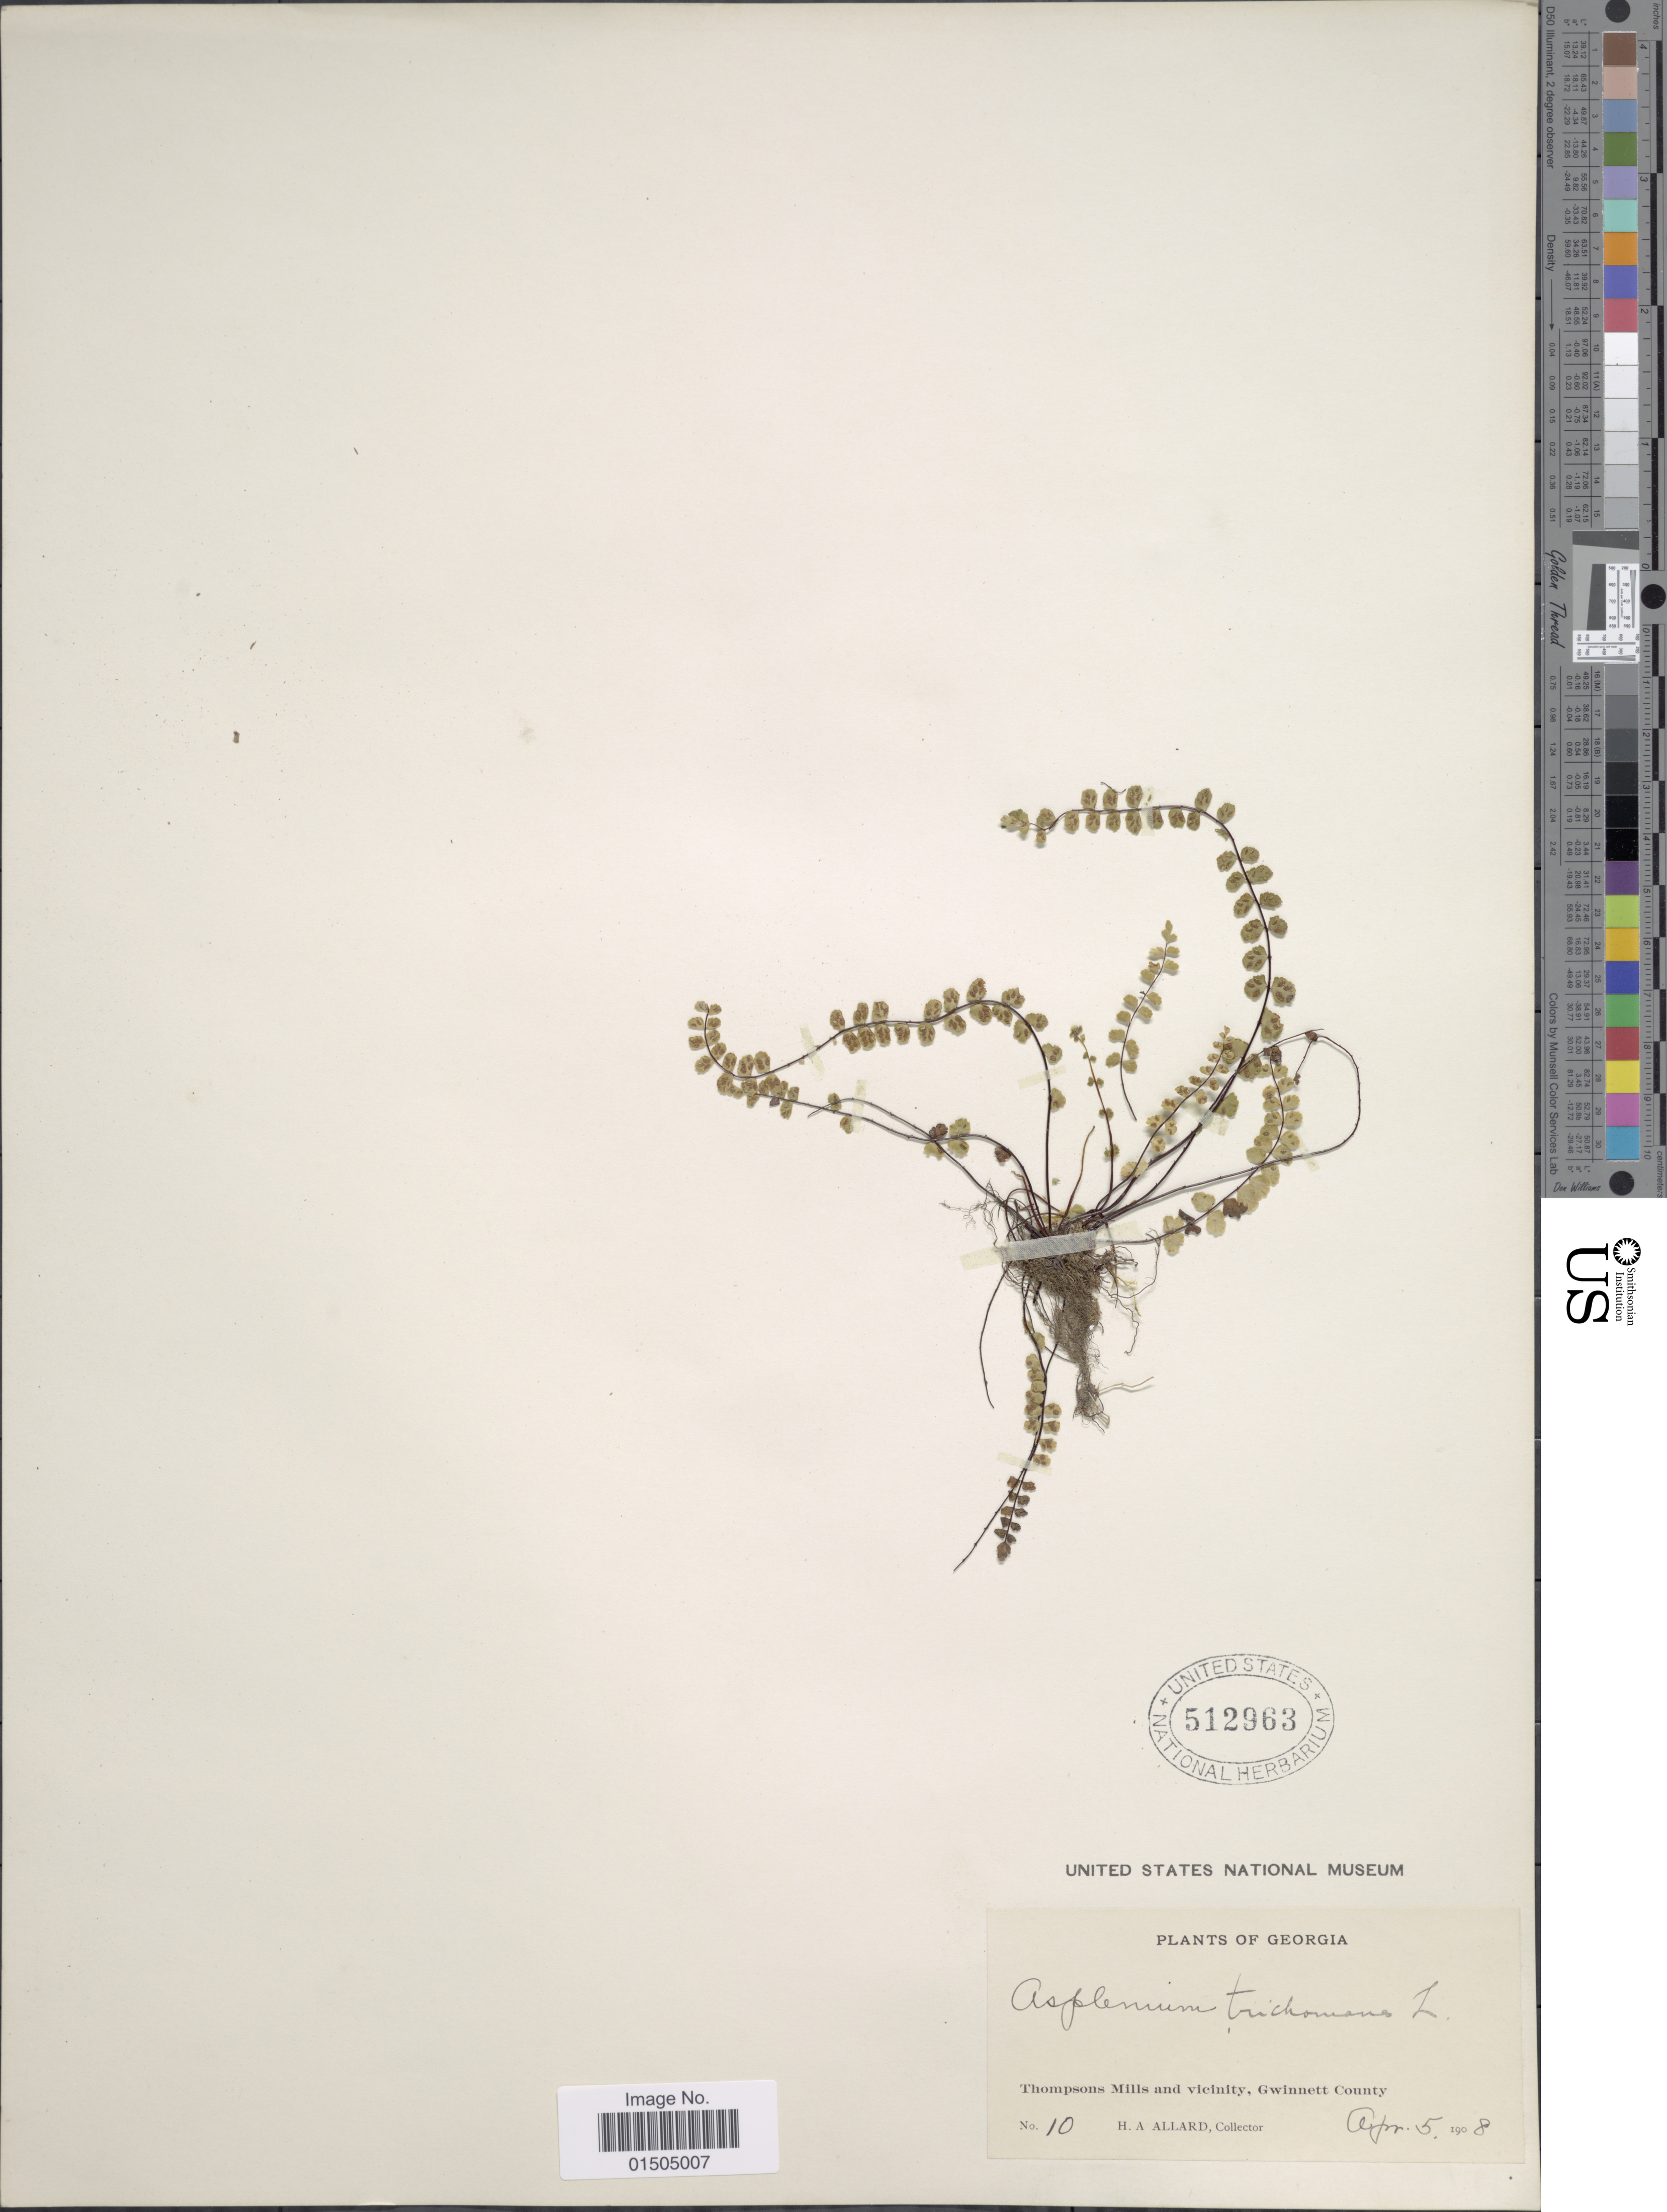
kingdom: Plantae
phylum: Tracheophyta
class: Polypodiopsida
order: Polypodiales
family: Aspleniaceae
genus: Asplenium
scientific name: Asplenium trichomanes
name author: L.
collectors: H. A. Allard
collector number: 10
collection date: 1908-04-05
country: United States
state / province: Georgia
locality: Thompson Mills and vicinity, Gwinnett County.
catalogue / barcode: US 512963